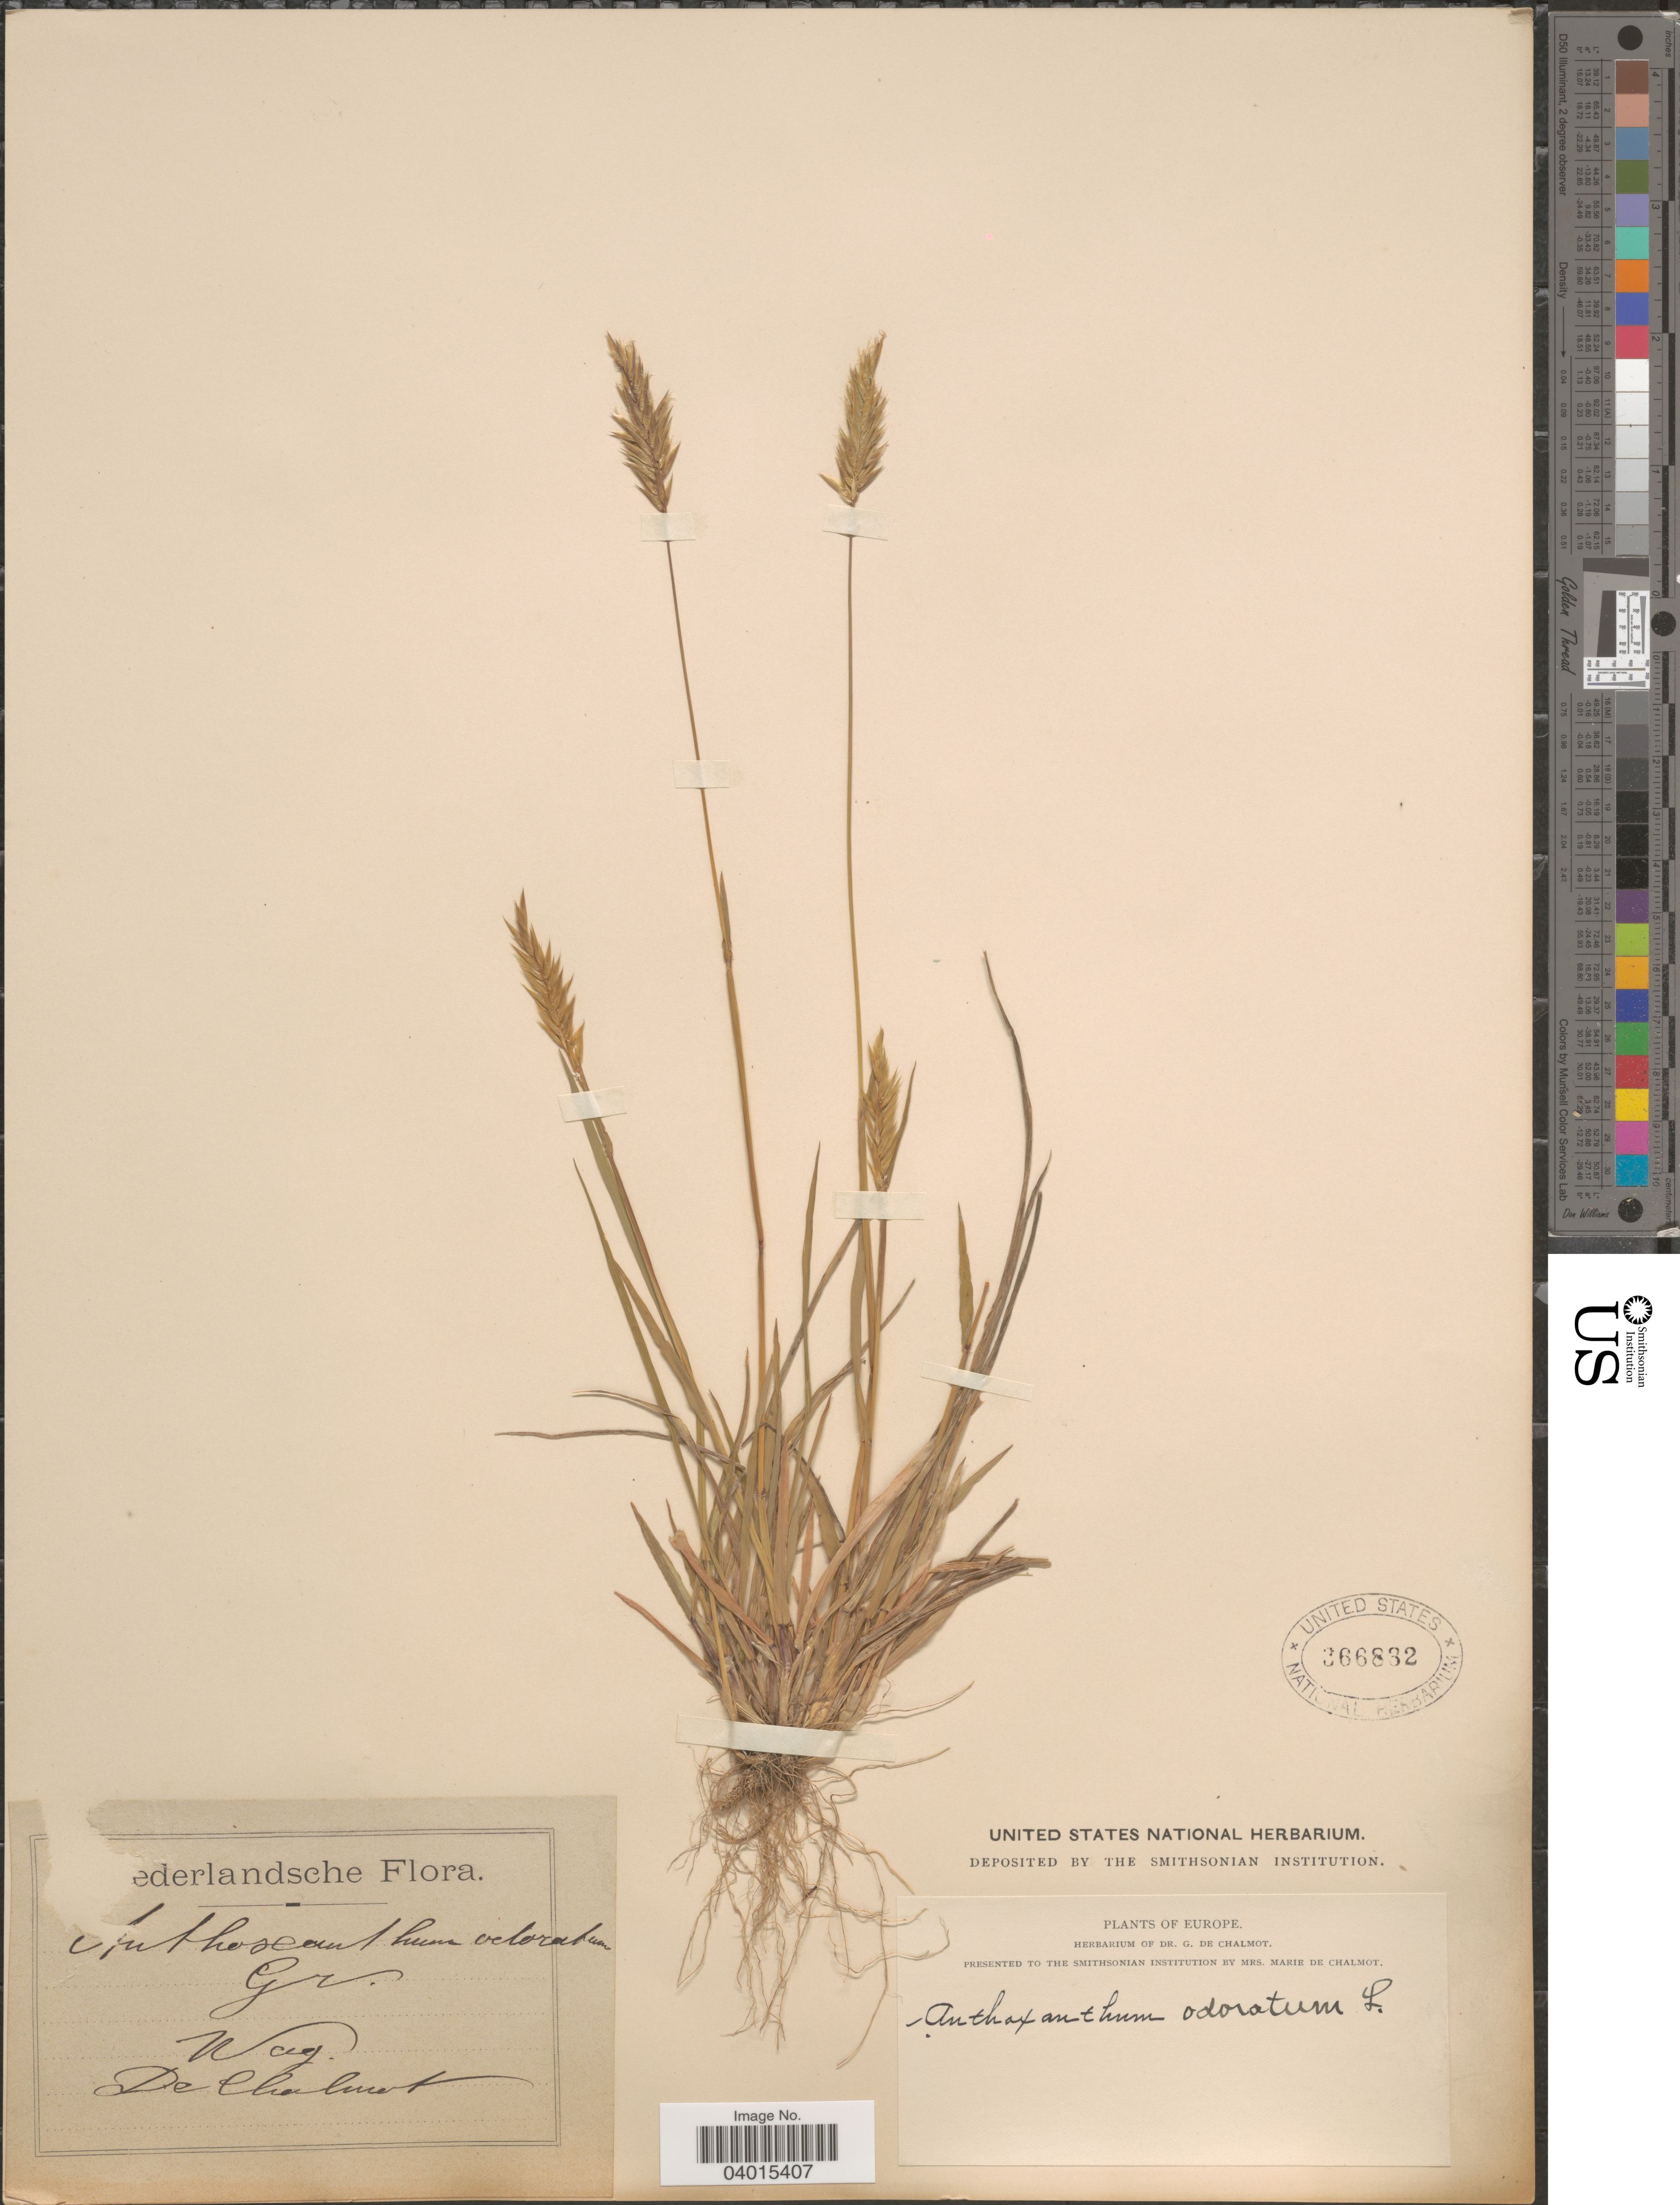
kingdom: Plantae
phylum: Tracheophyta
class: Liliopsida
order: Poales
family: Poaceae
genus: Anthoxanthum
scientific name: Anthoxanthum odoratum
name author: L.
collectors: G. de Chalmot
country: Netherlands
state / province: Gelderland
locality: Nederland. Wag. Europe.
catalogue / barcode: US 366882